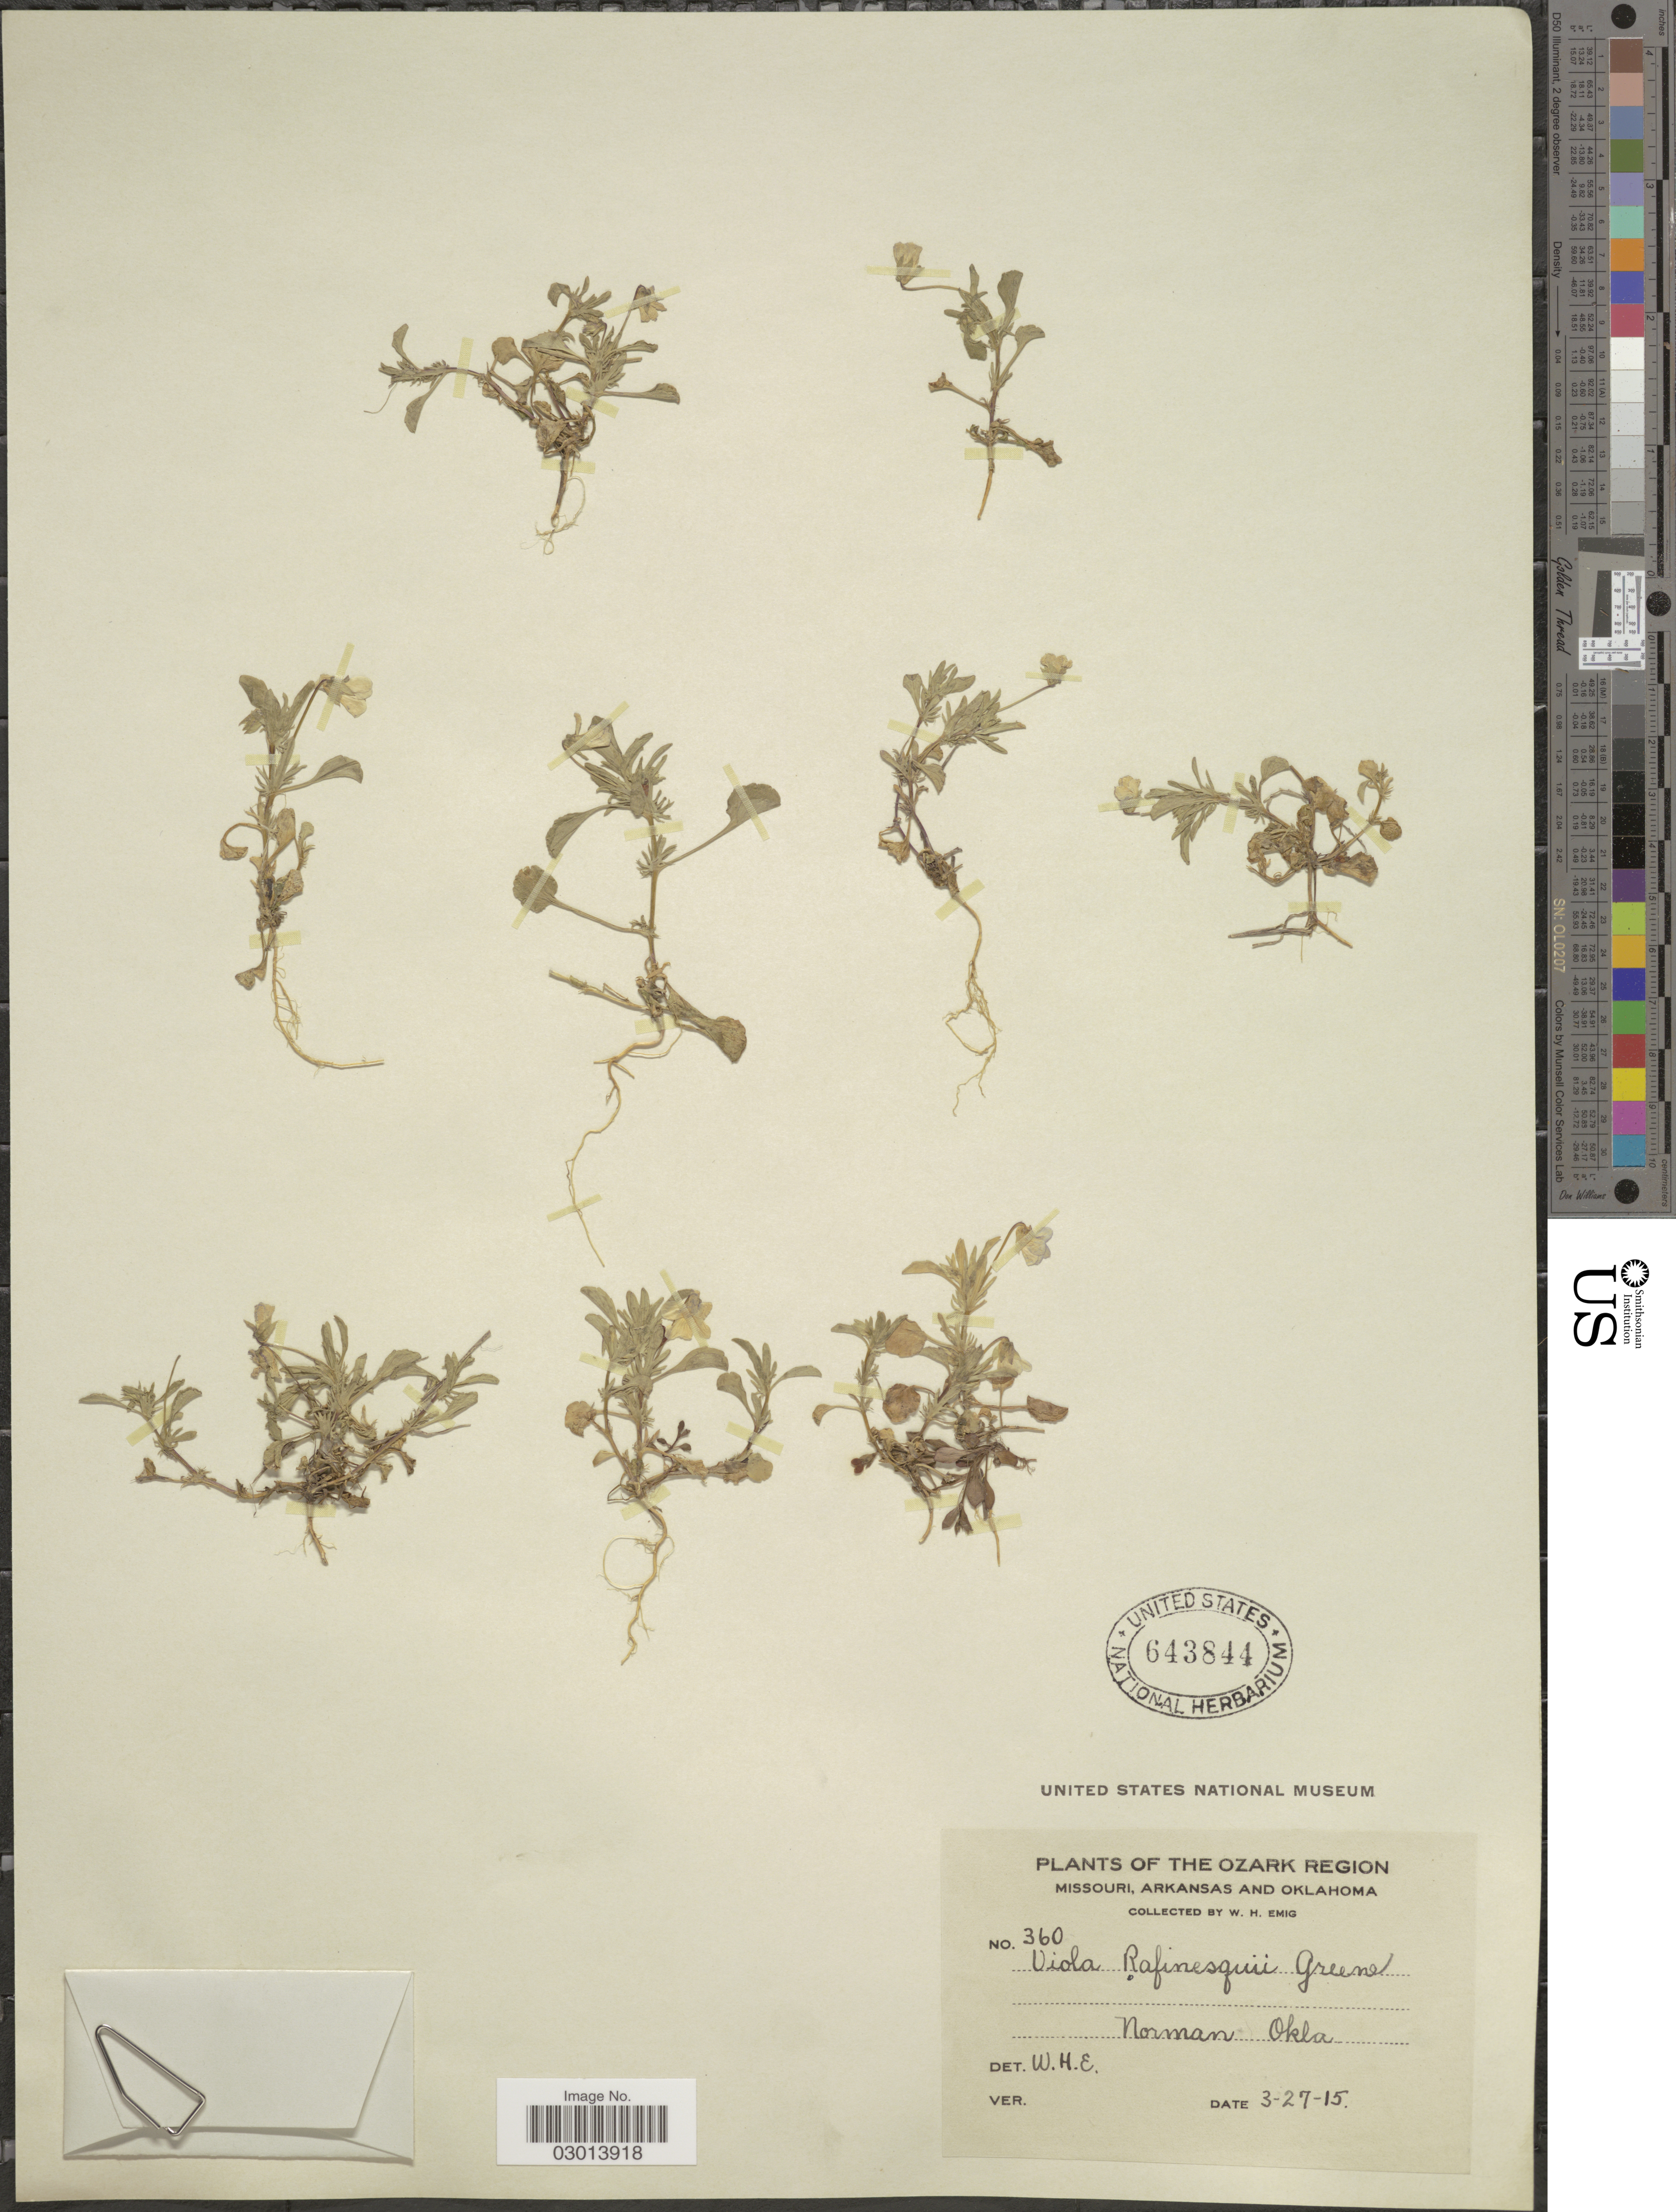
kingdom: Plantae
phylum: Tracheophyta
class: Magnoliopsida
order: Malpighiales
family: Violaceae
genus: Viola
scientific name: Viola rafinesquei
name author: Greene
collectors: W. H. Emig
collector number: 360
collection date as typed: Transcribed d/m/y: 27/3/15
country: United States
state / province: Oklahoma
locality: The Ozark Region, Norman.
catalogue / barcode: US 643844